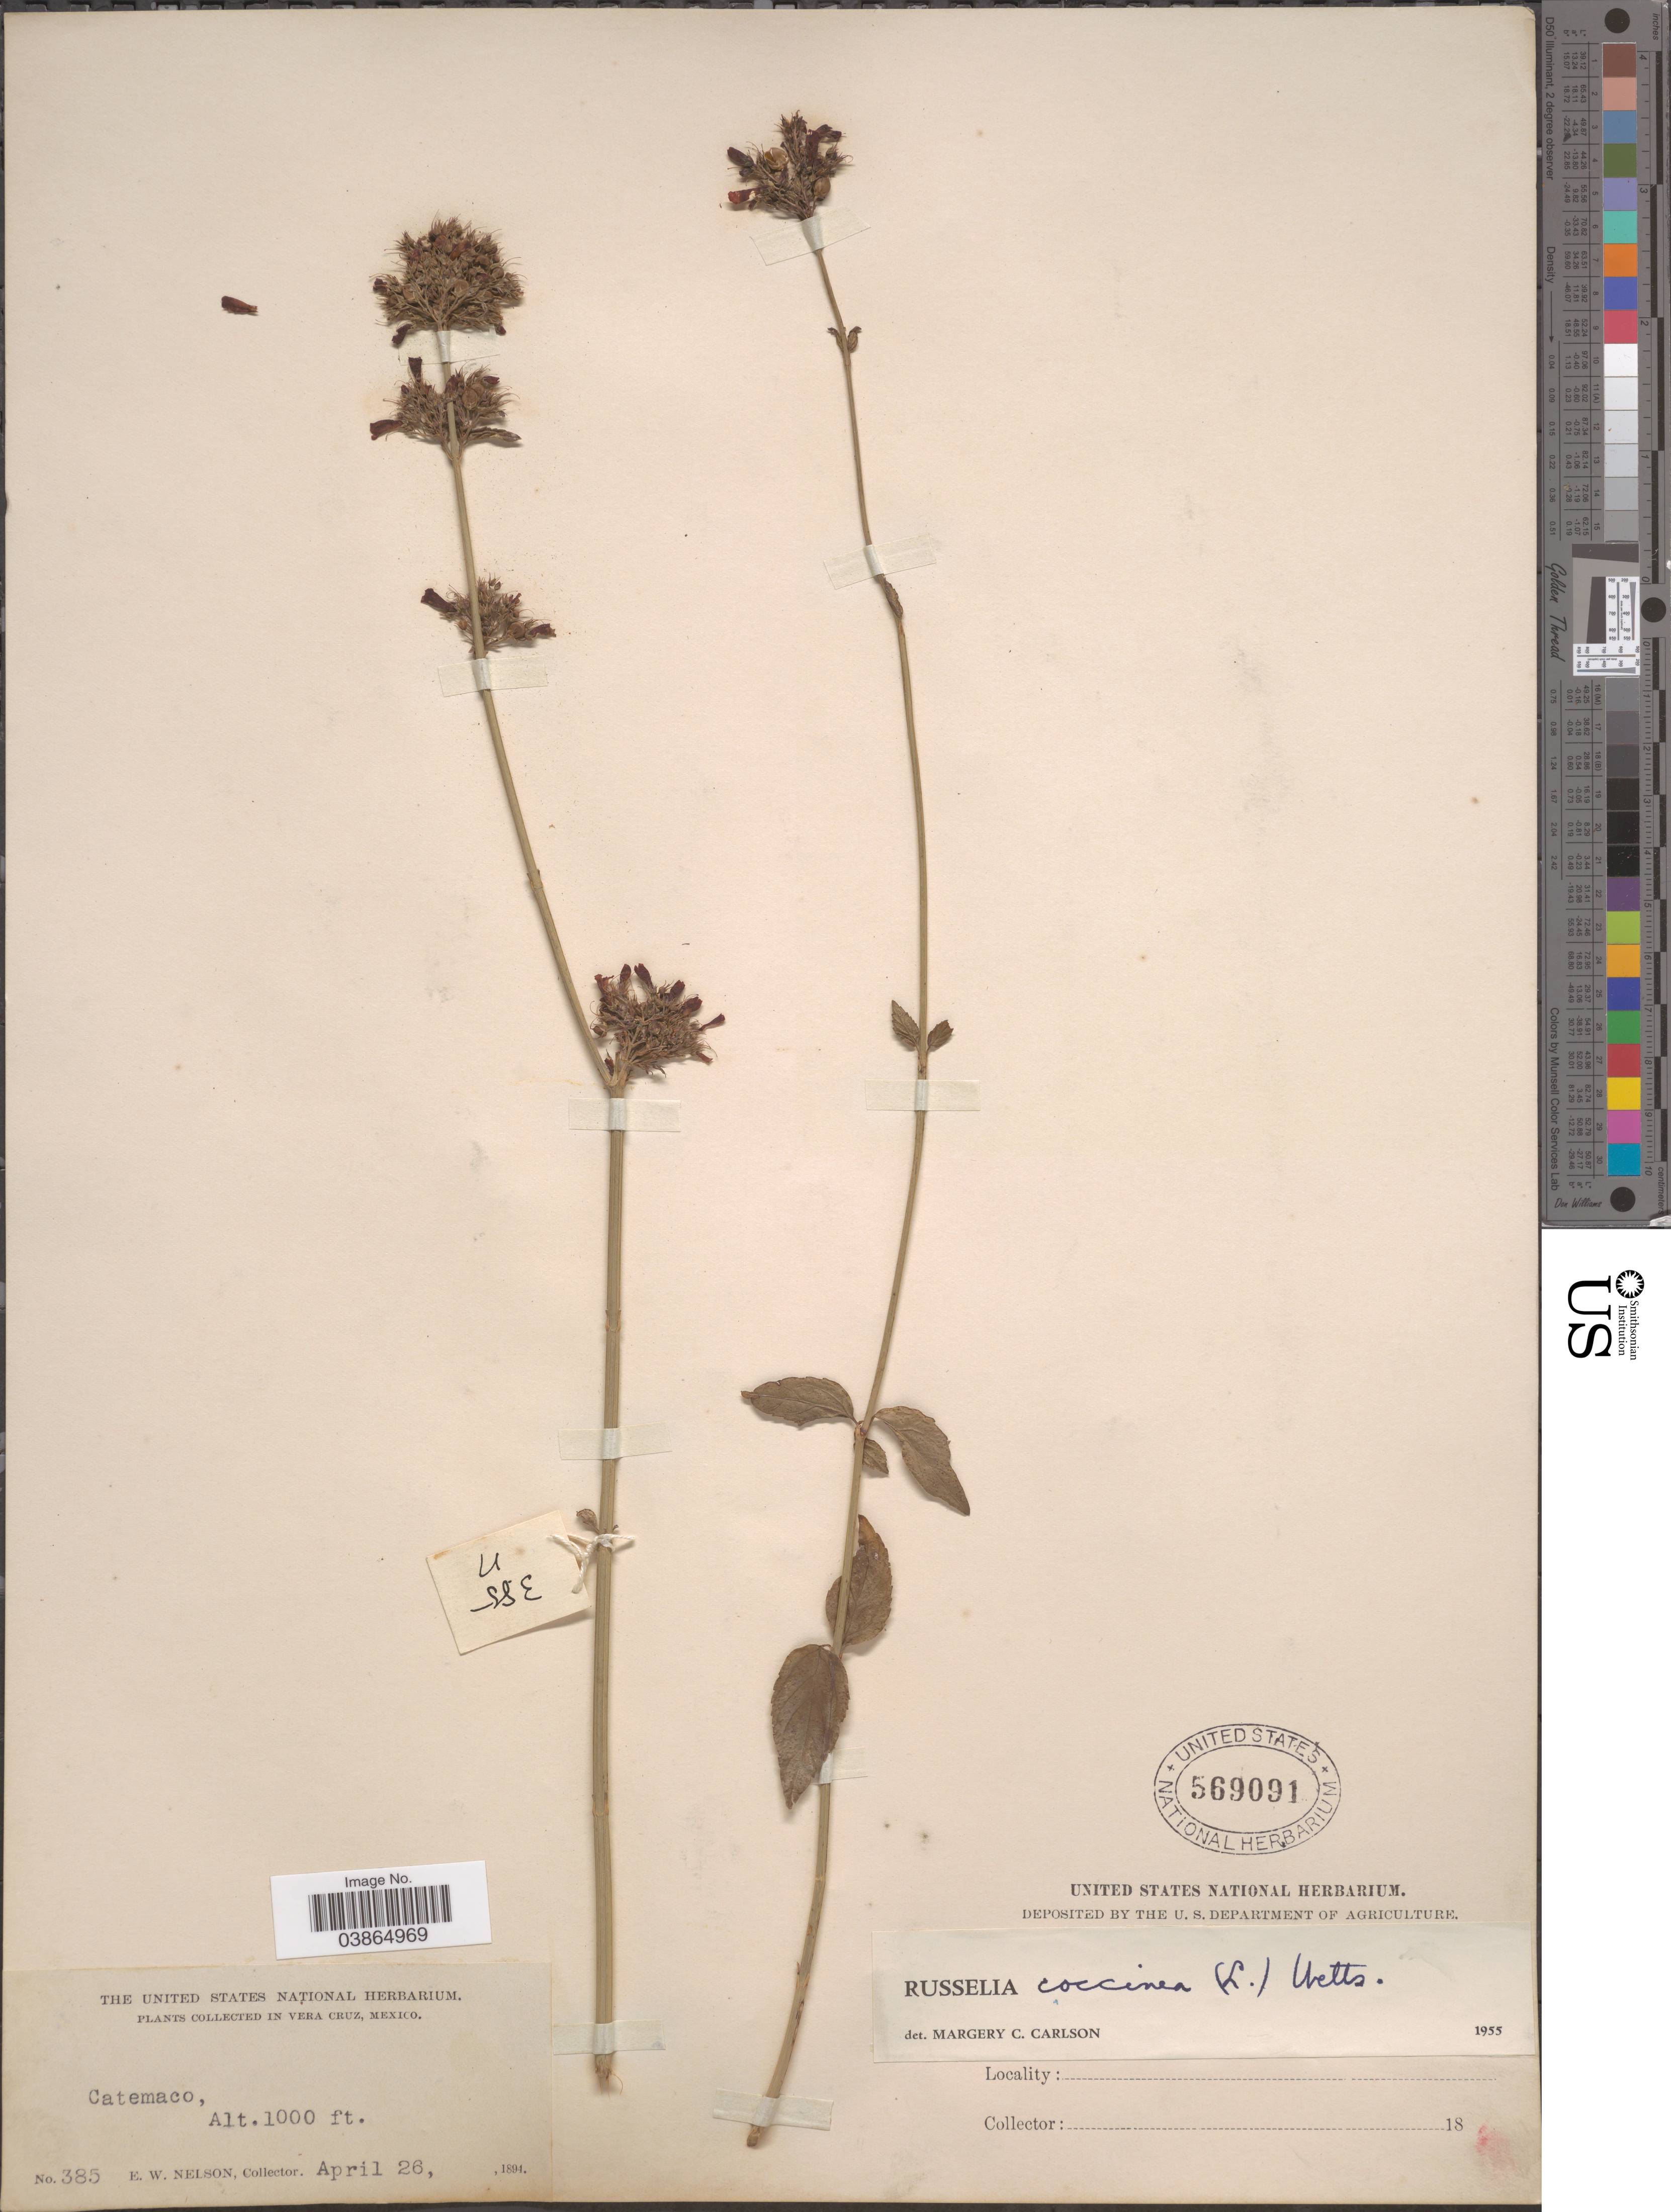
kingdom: Plantae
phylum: Tracheophyta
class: Magnoliopsida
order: Lamiales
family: Plantaginaceae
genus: Russelia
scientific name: Russelia coccinea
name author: (L.) Wettst.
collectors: E. W. Nelson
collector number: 385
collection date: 1894-04-26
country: Mexico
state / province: Veracruz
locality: In Vera Cruz, Catemaco.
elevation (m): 305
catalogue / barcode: US 569091